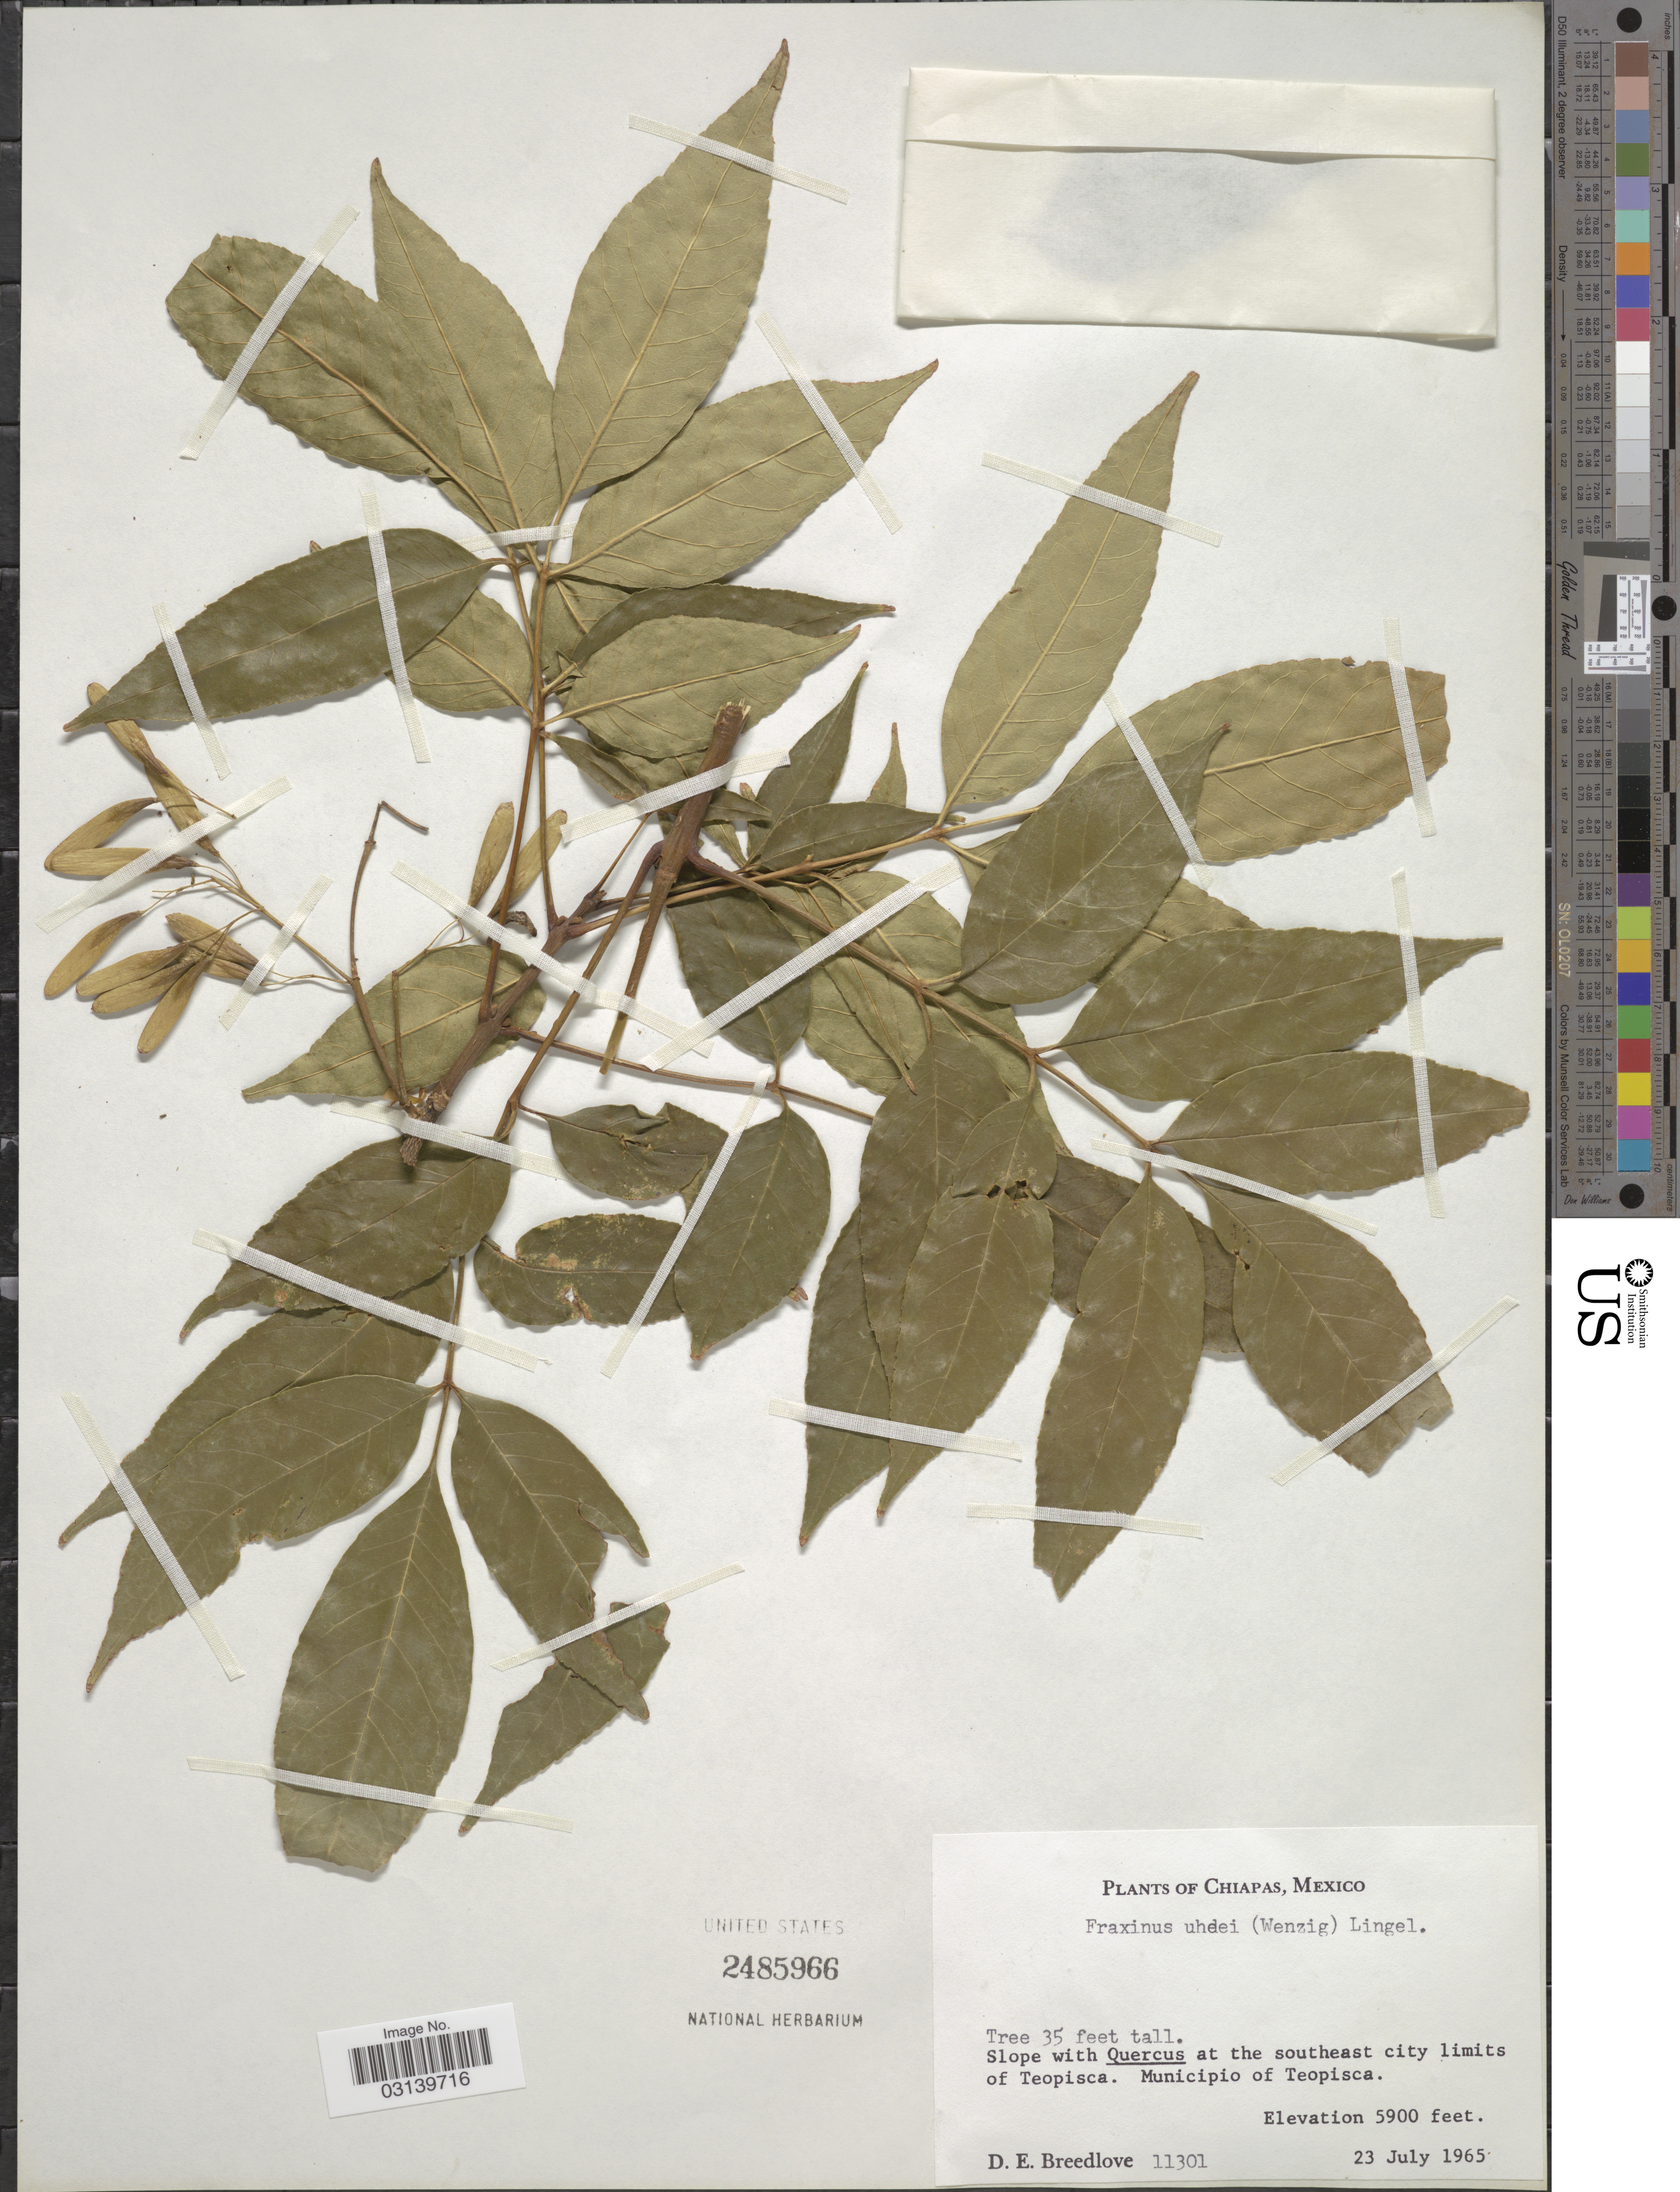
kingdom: Plantae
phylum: Tracheophyta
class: Magnoliopsida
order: Lamiales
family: Oleaceae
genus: Fraxinus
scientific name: Fraxinus uhdei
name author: (Wenz.) Lingelsh.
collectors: D. E. Breedlove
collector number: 11301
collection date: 1965-07-23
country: Mexico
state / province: Chiapas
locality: At the southeast city limits of Teopisca. Municipio of Teopisca.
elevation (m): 1798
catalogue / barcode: US 2485966